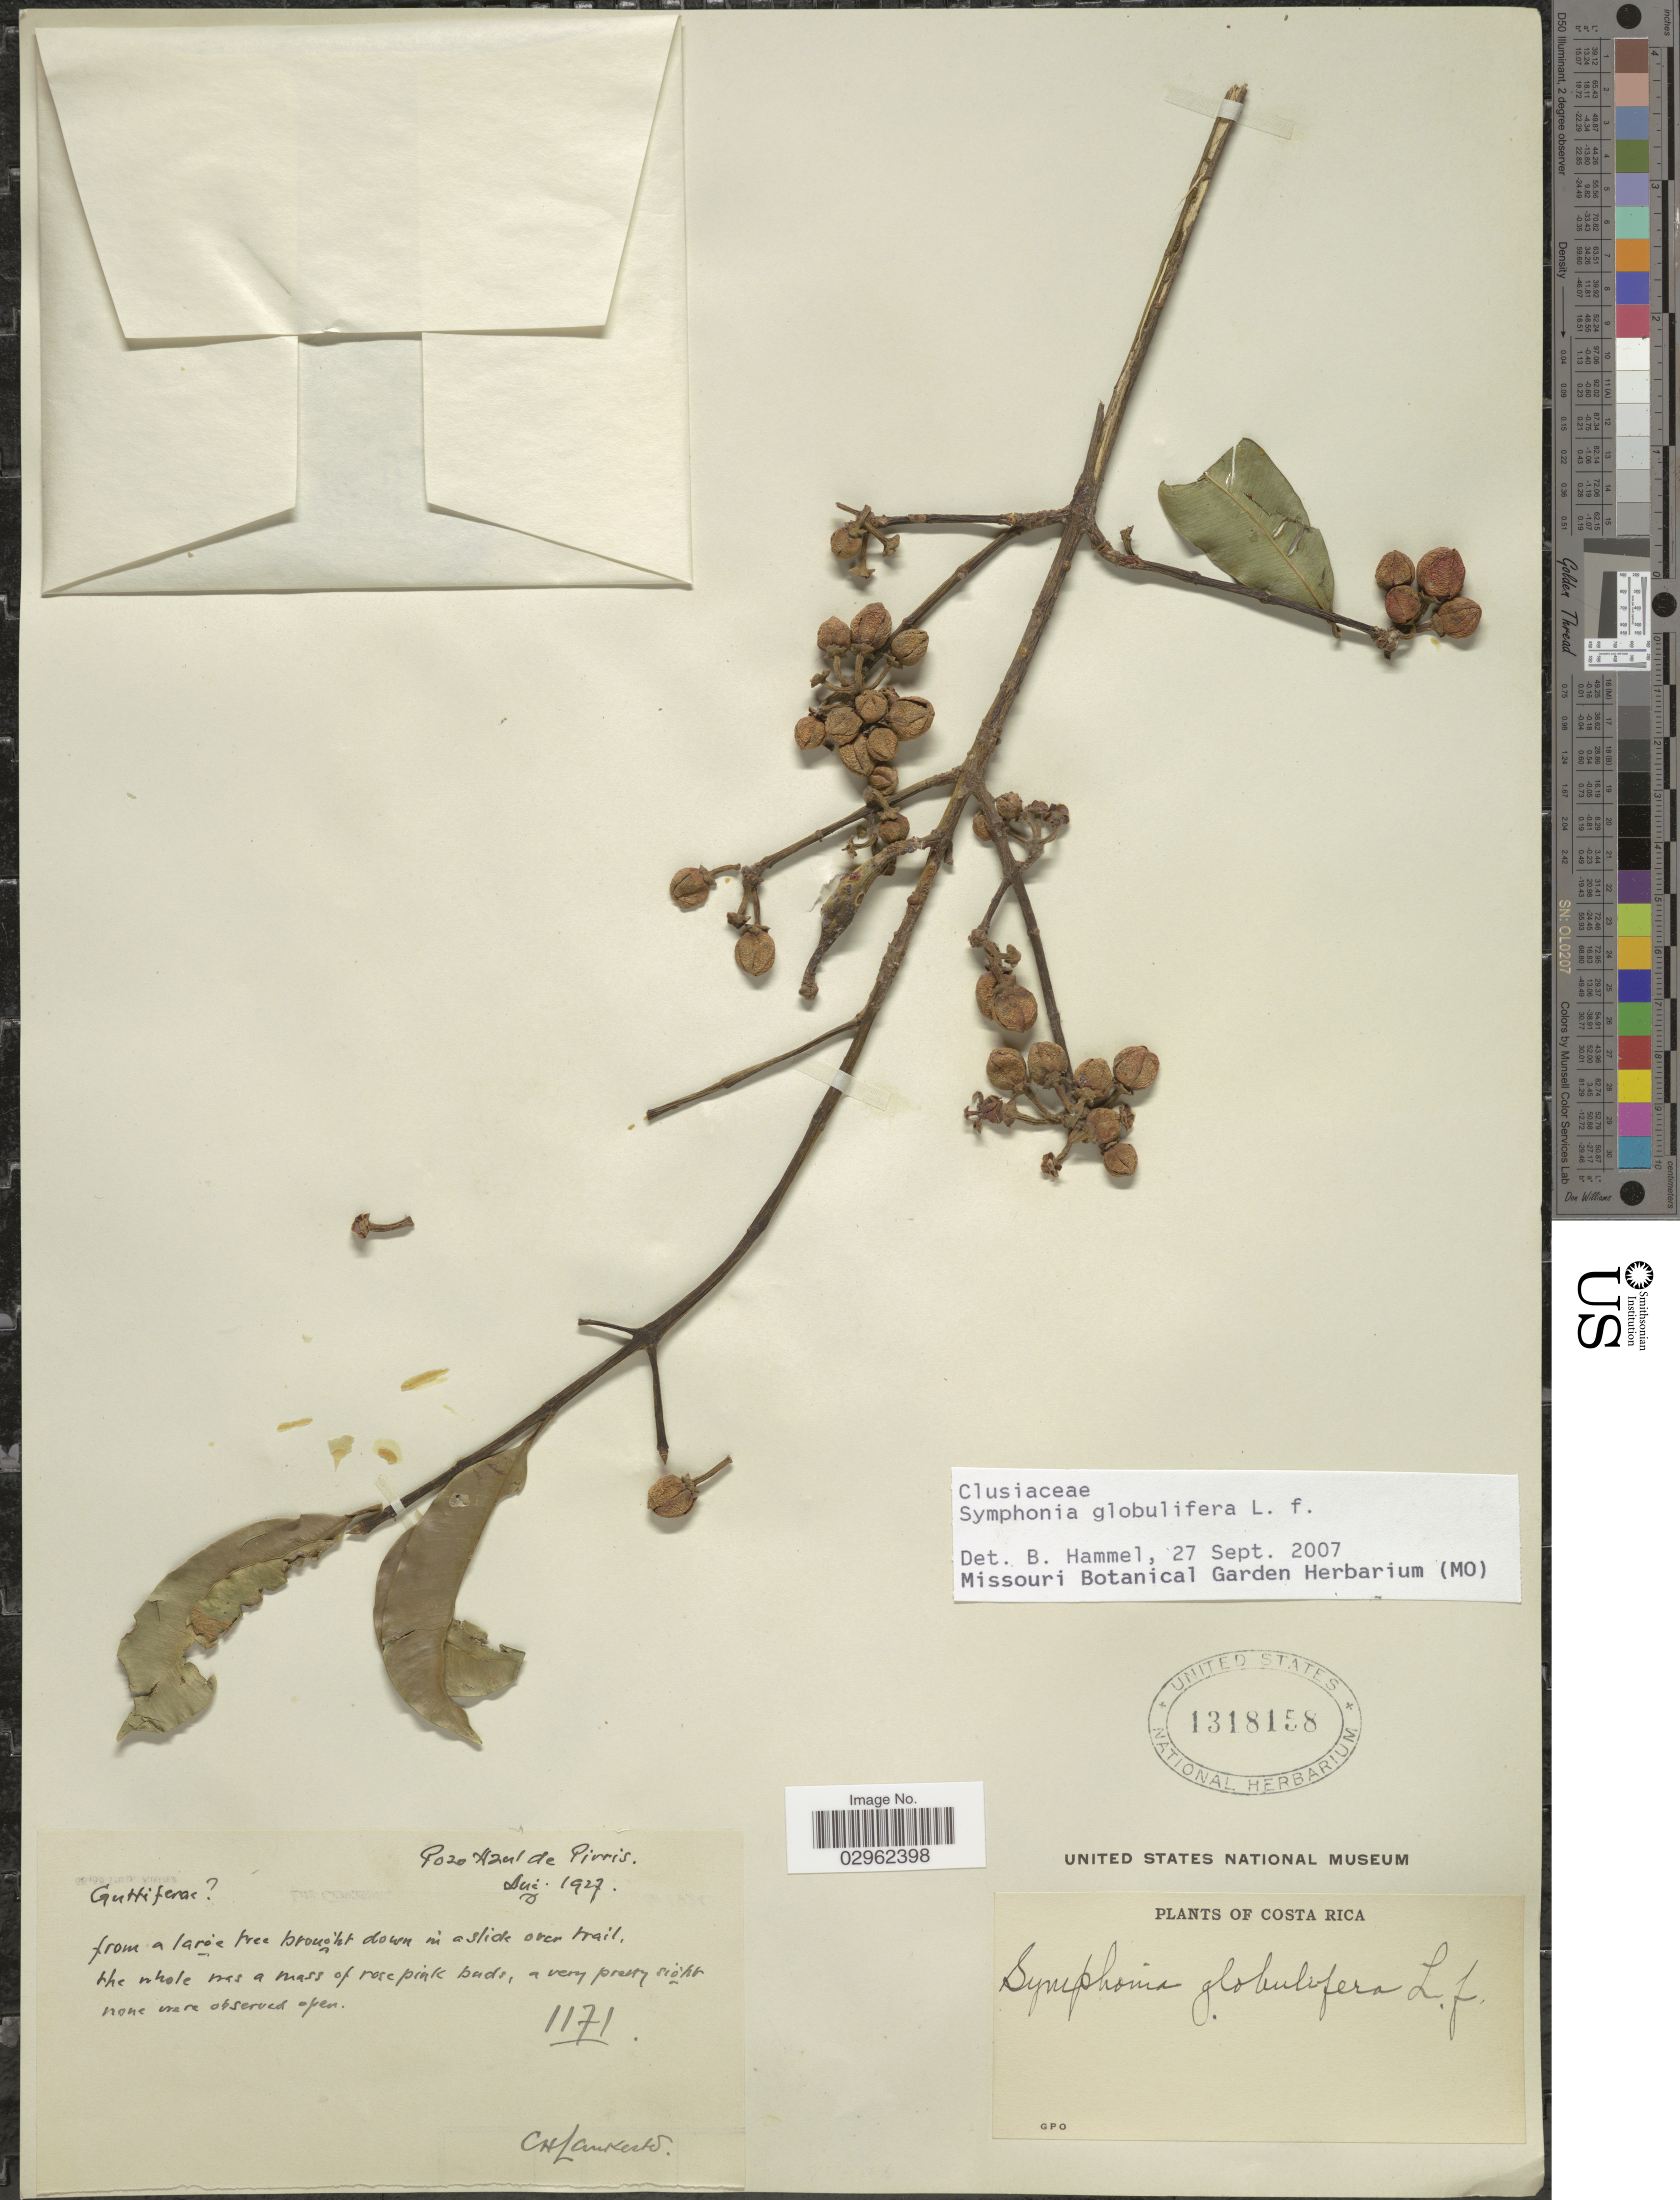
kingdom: Plantae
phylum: Tracheophyta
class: Magnoliopsida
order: Malpighiales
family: Clusiaceae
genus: Symphonia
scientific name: Symphonia globulifera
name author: L. f.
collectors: C. H. Lankester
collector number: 1171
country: Costa Rica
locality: Pozo Haut de Pivris. In slide over trail.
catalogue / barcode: US 1318158